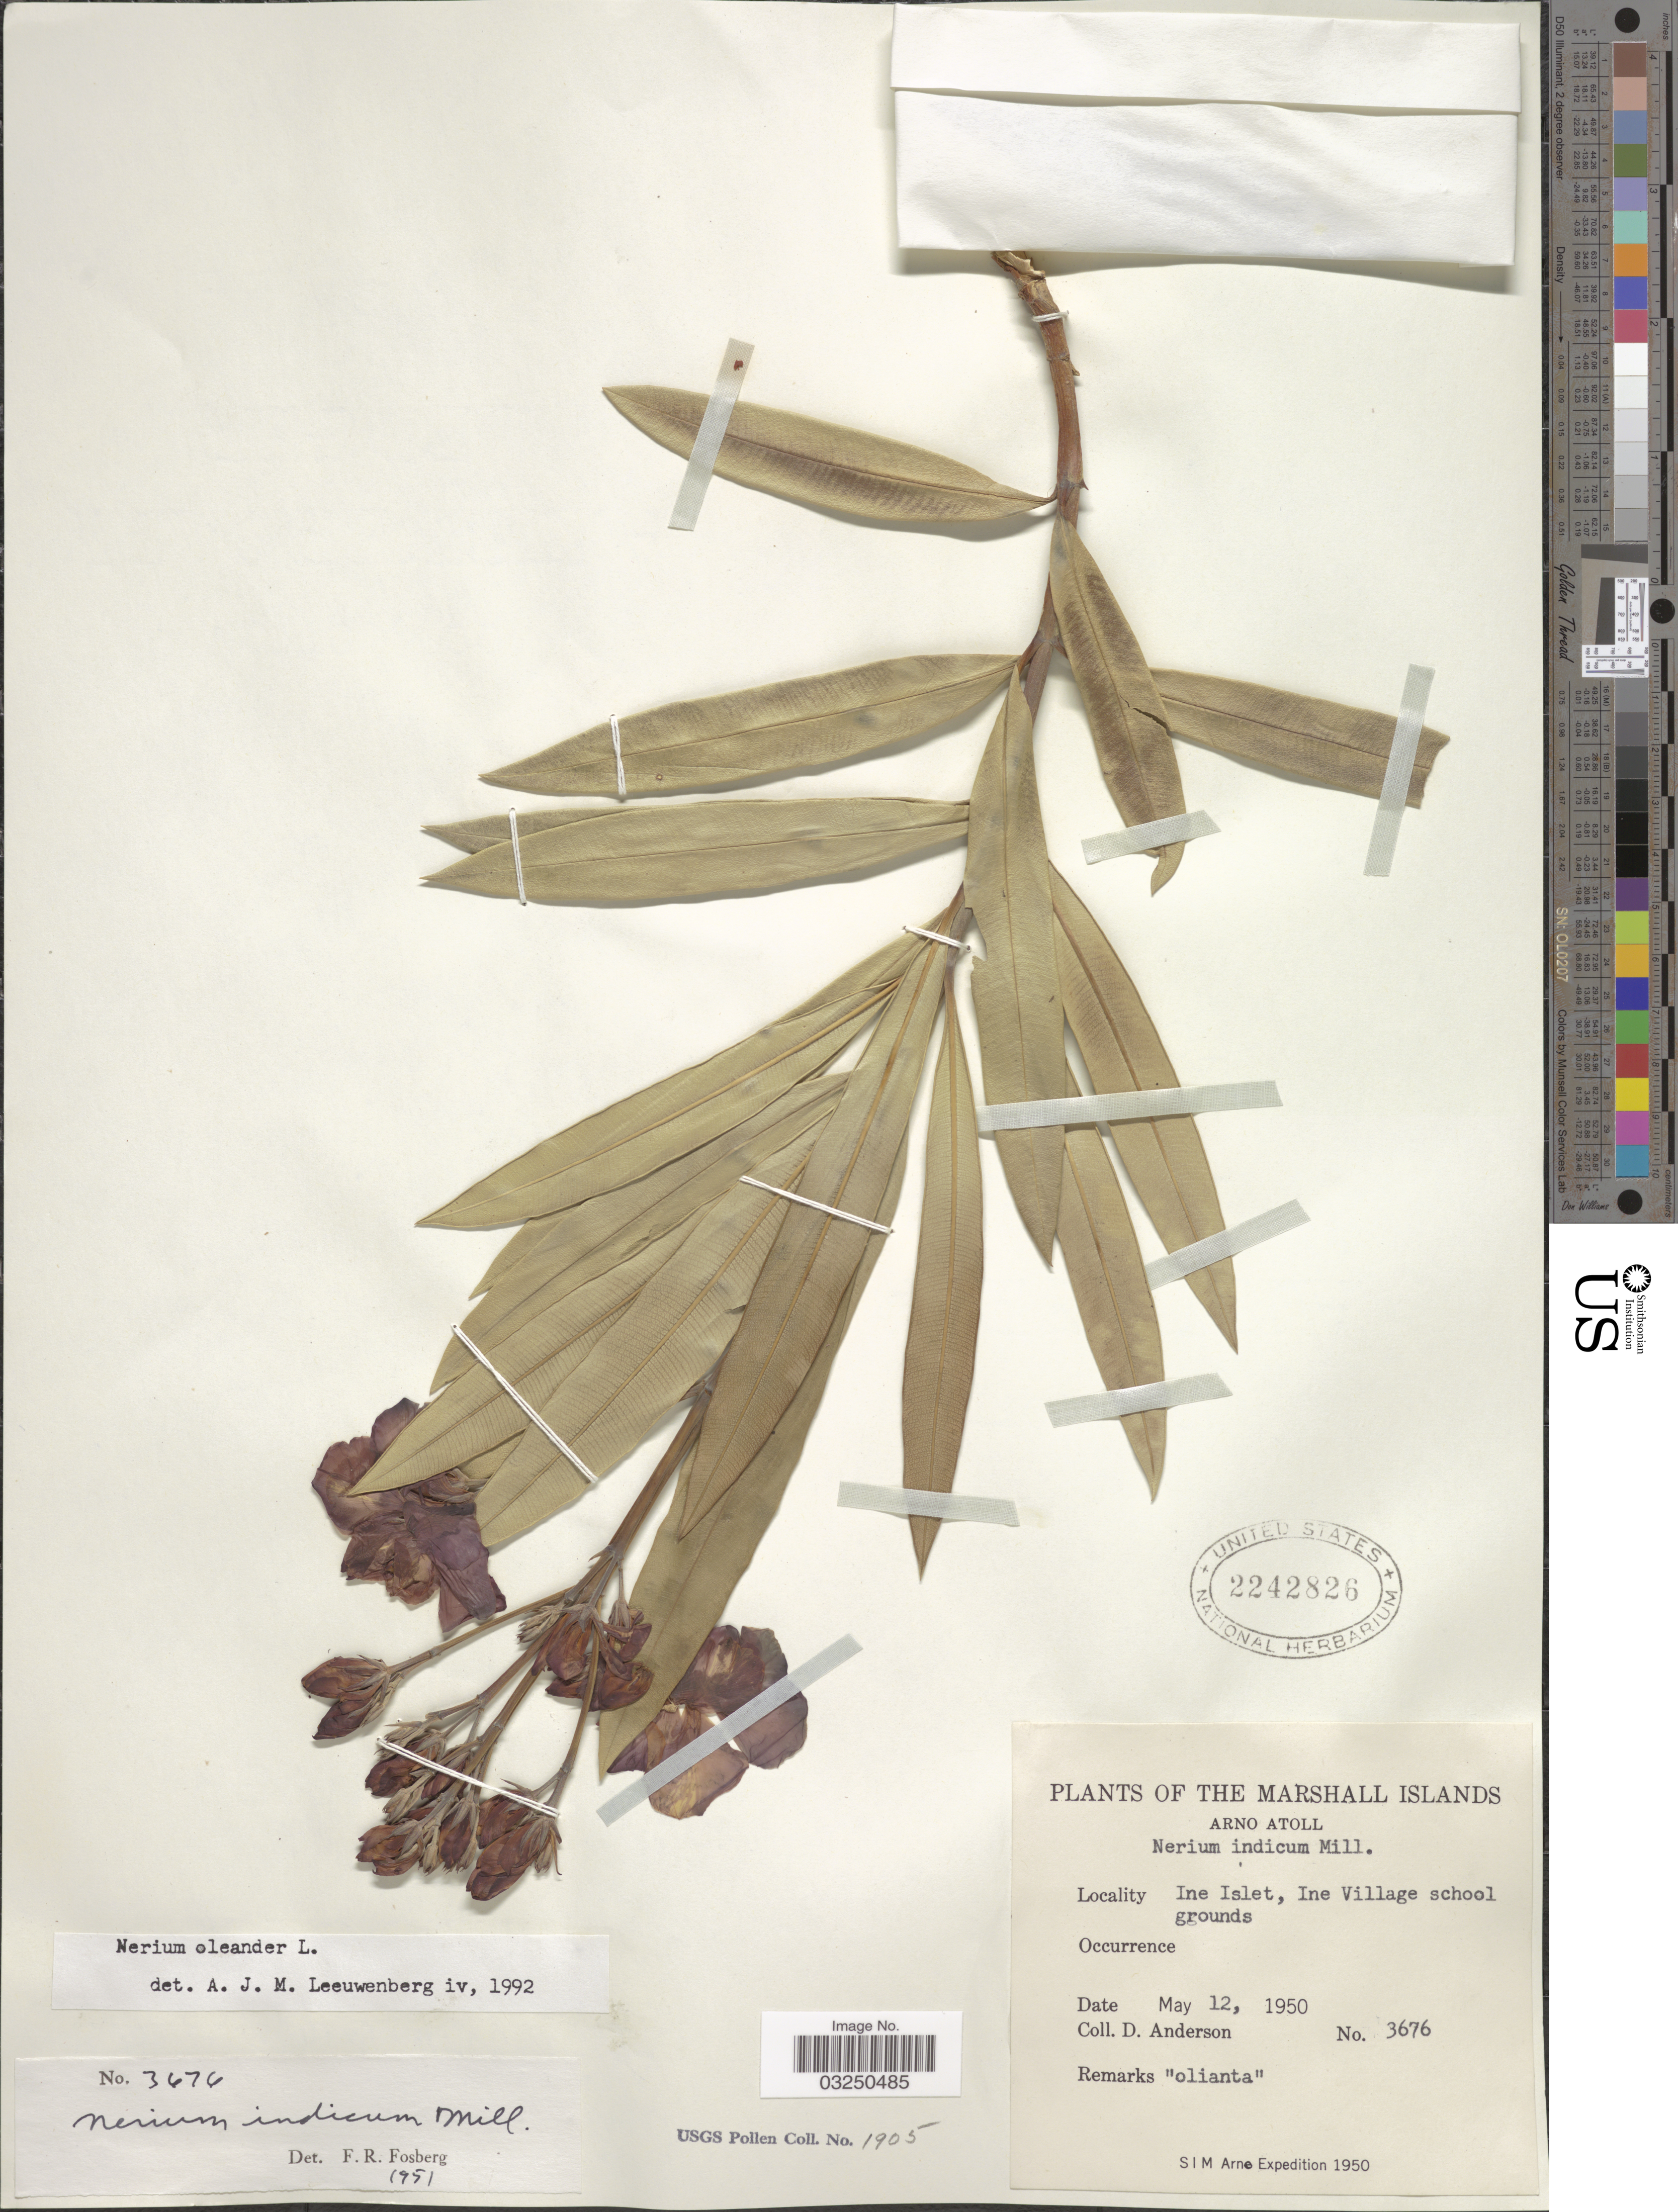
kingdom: Plantae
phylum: Tracheophyta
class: Magnoliopsida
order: Gentianales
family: Apocynaceae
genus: Nerium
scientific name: Nerium oleander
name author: L.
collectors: D. Anderson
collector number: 3676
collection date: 1950-05-12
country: Marshall Islands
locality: Arno Atoll. Ine Islet, Ine Village school grounds.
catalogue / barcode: US 2242826